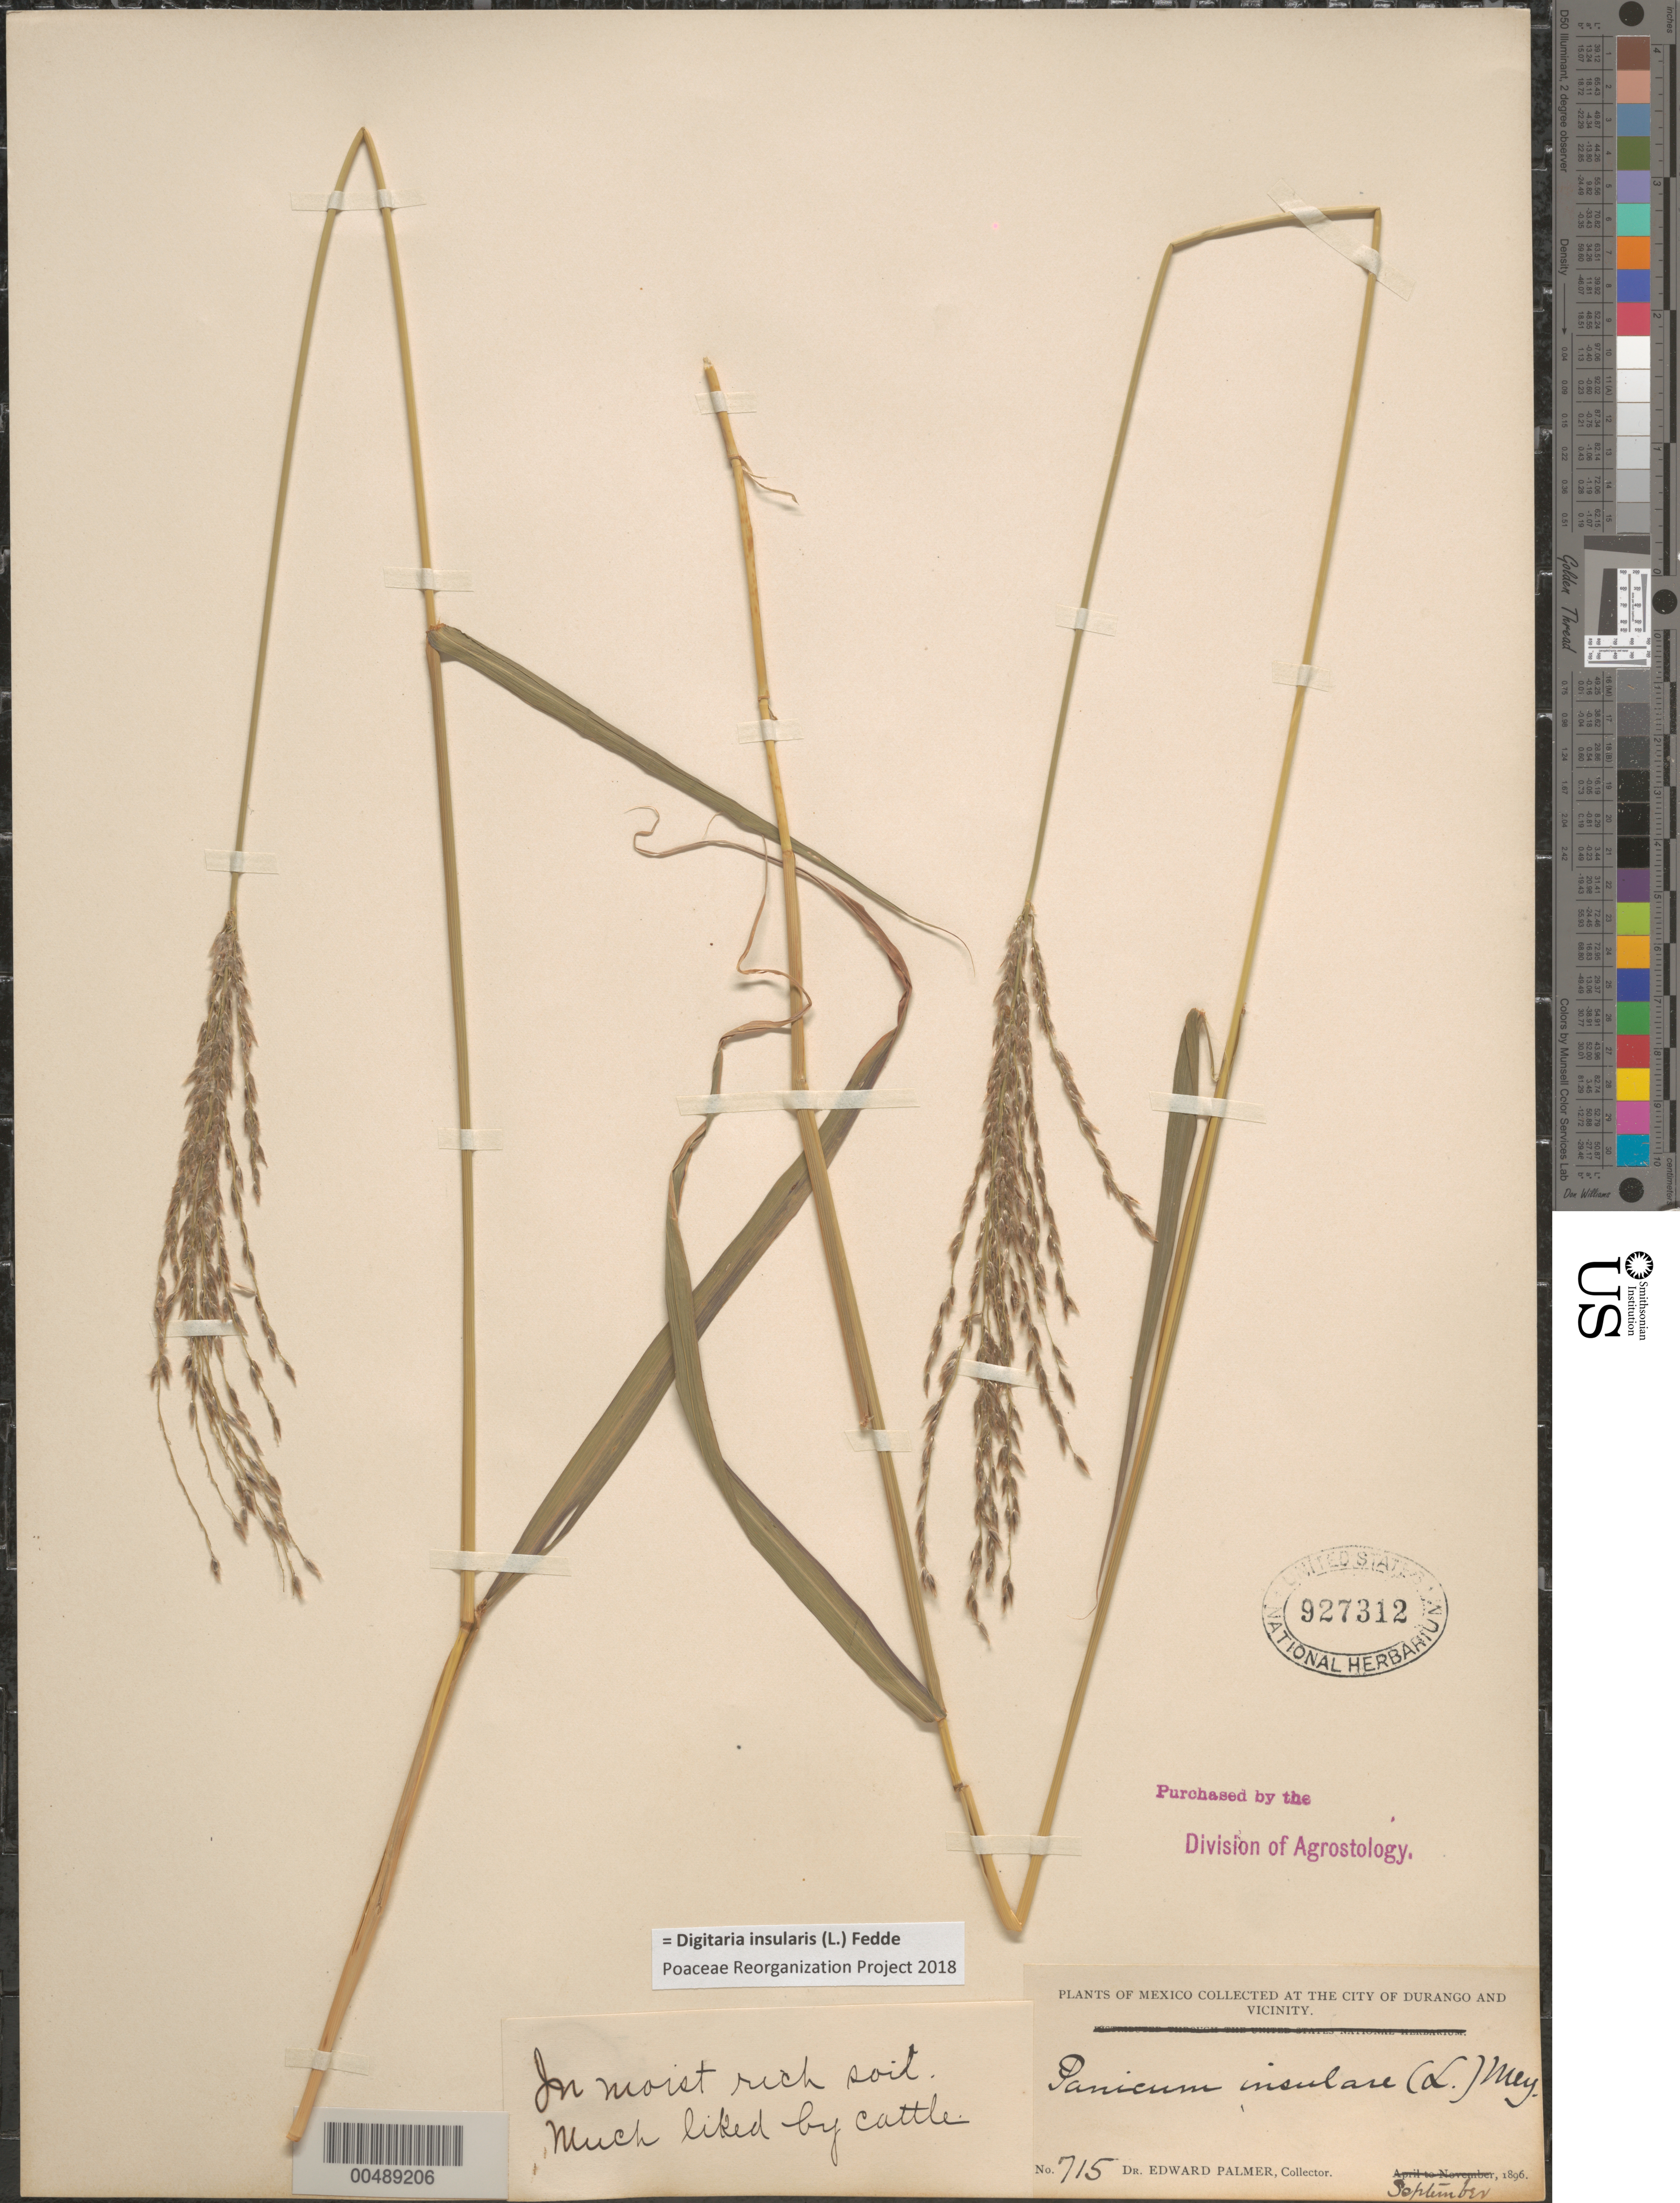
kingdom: Plantae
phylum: Tracheophyta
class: Liliopsida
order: Poales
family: Poaceae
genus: Digitaria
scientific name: Digitaria insularis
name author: (L.) Fedde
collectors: E. Palmer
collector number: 715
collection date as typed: Sep 1896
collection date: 1896-09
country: Mexico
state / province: Durango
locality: City of Durango and vicinity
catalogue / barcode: US 927312